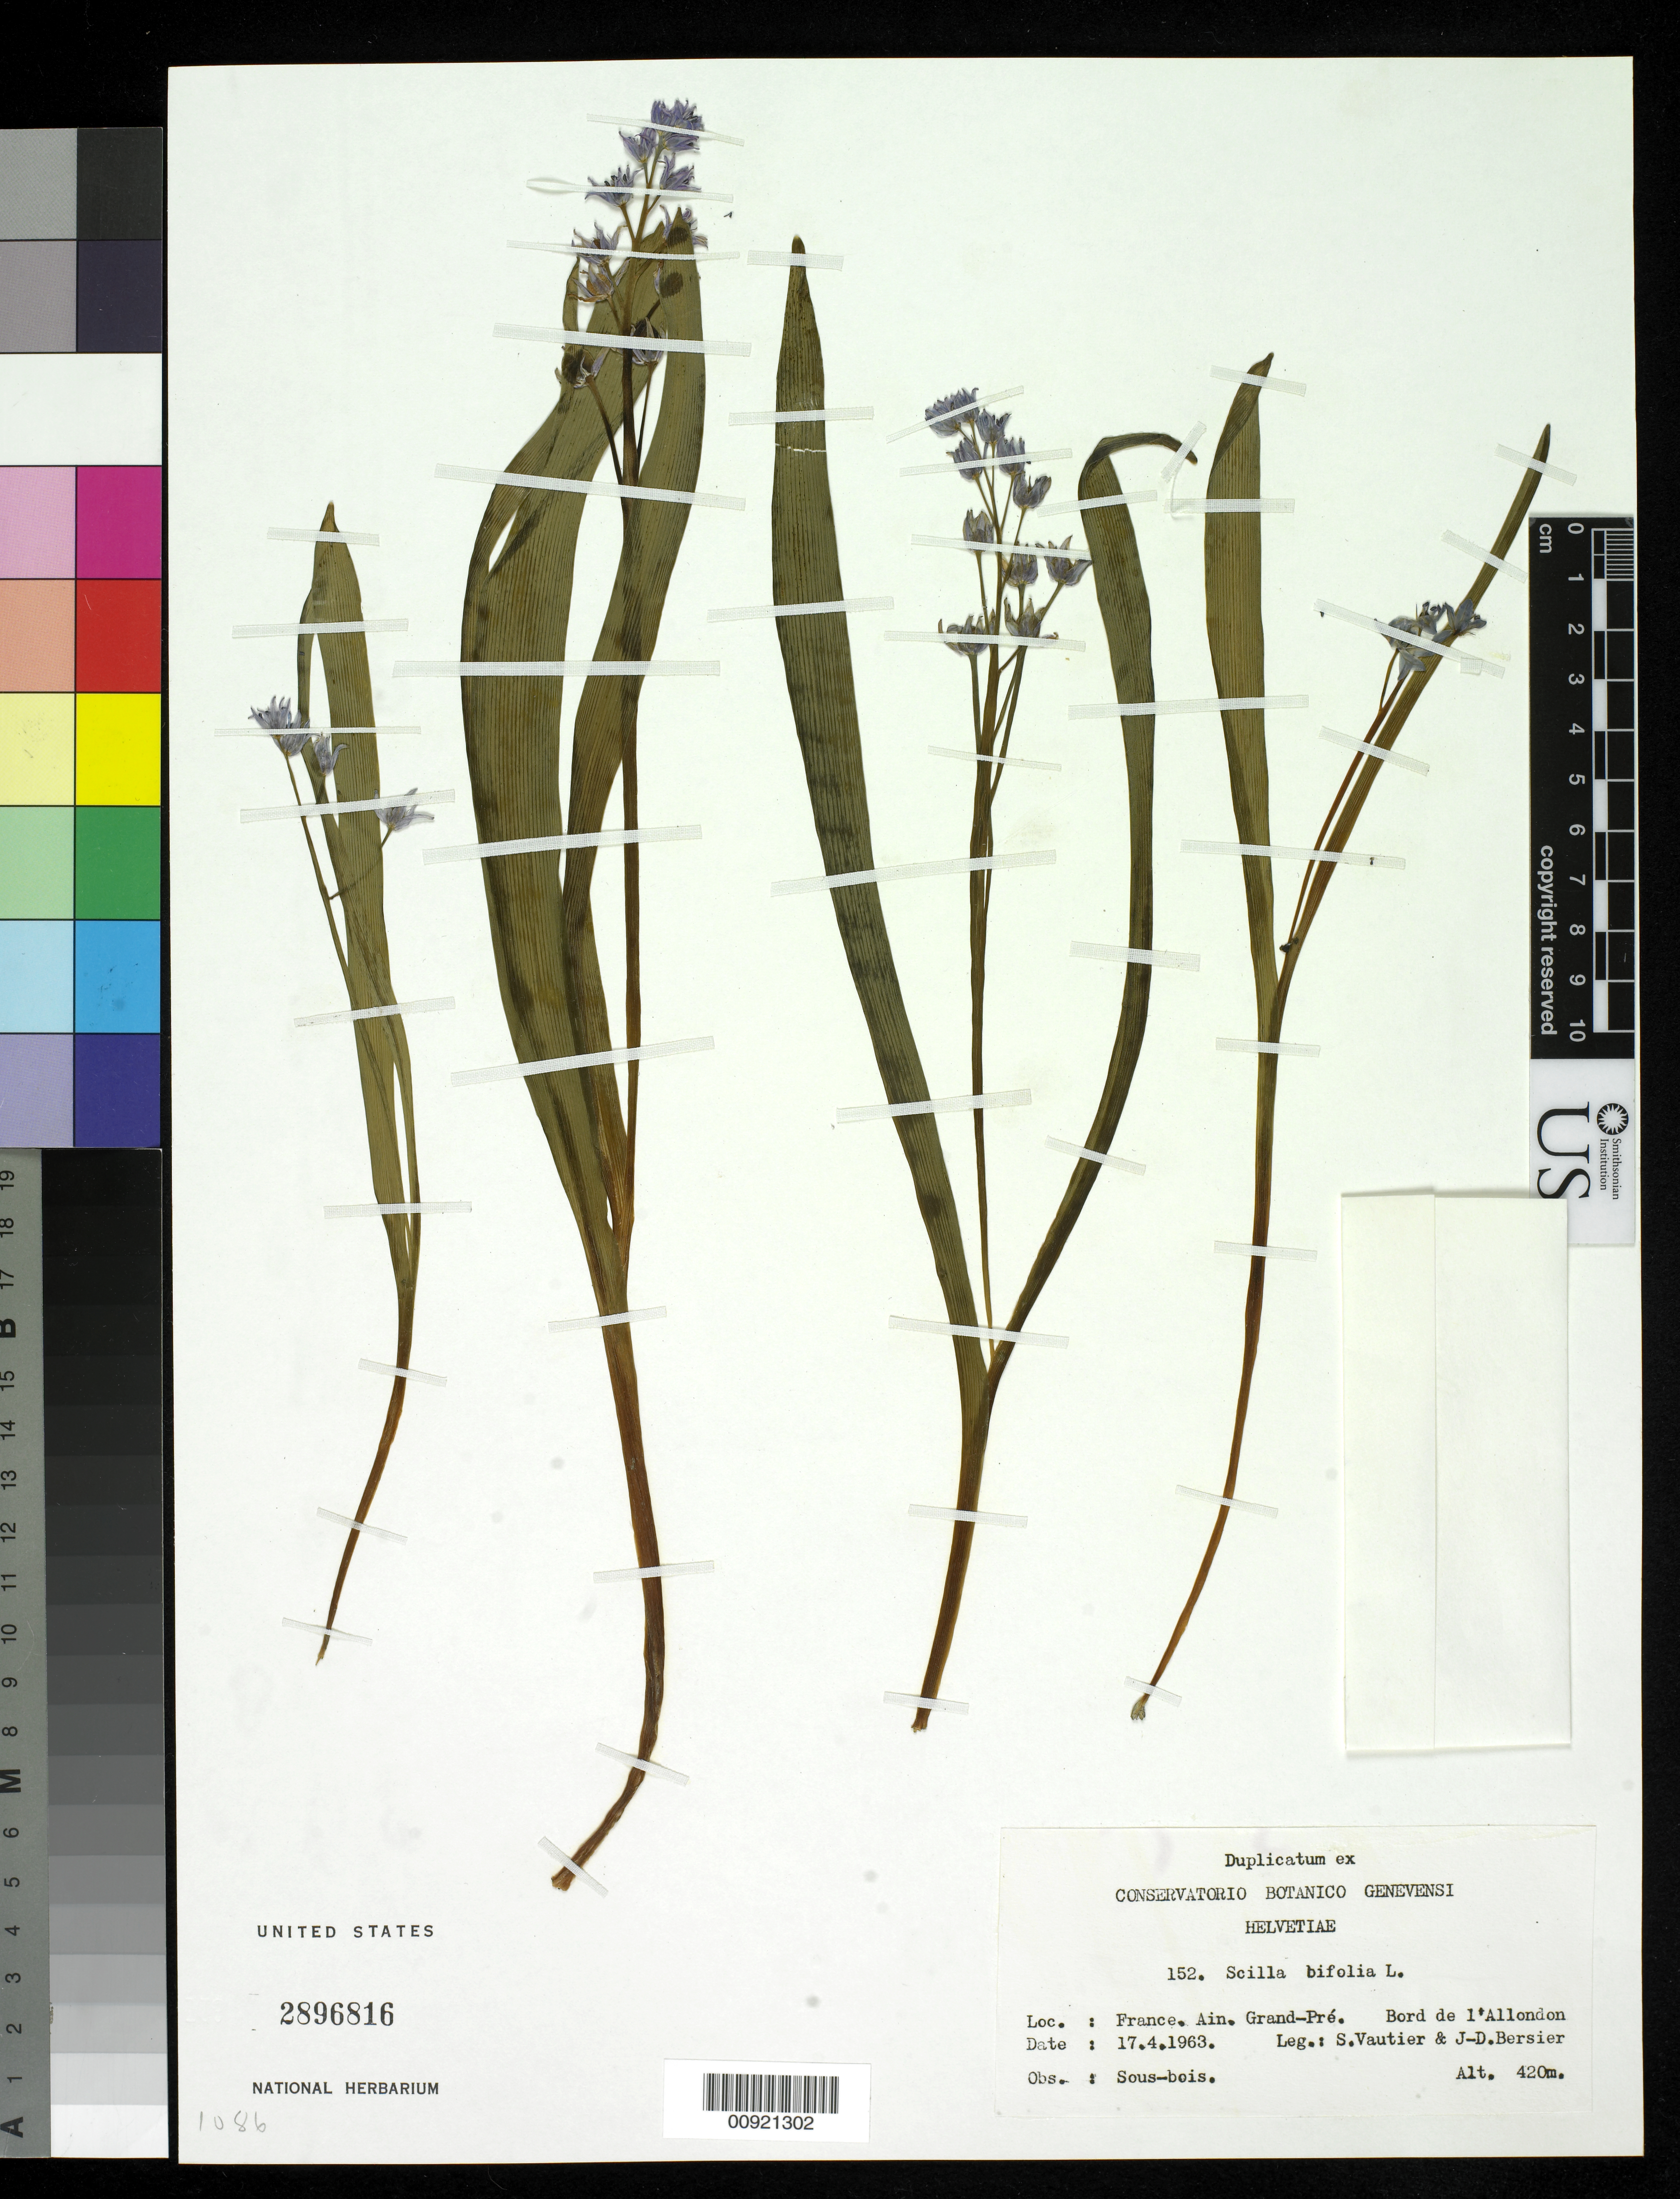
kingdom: Plantae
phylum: Tracheophyta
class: Liliopsida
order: Asparagales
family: Asparagaceae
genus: Scilla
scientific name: Scilla bifolia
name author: L.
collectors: S. Vautier & Bersier, J.D.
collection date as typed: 17 Apr 1963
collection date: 1963-04-17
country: France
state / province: Auvergne-Rhône-Alpes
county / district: Ain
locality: France Ain. Grand-Pré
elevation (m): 420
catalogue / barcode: US 2896816